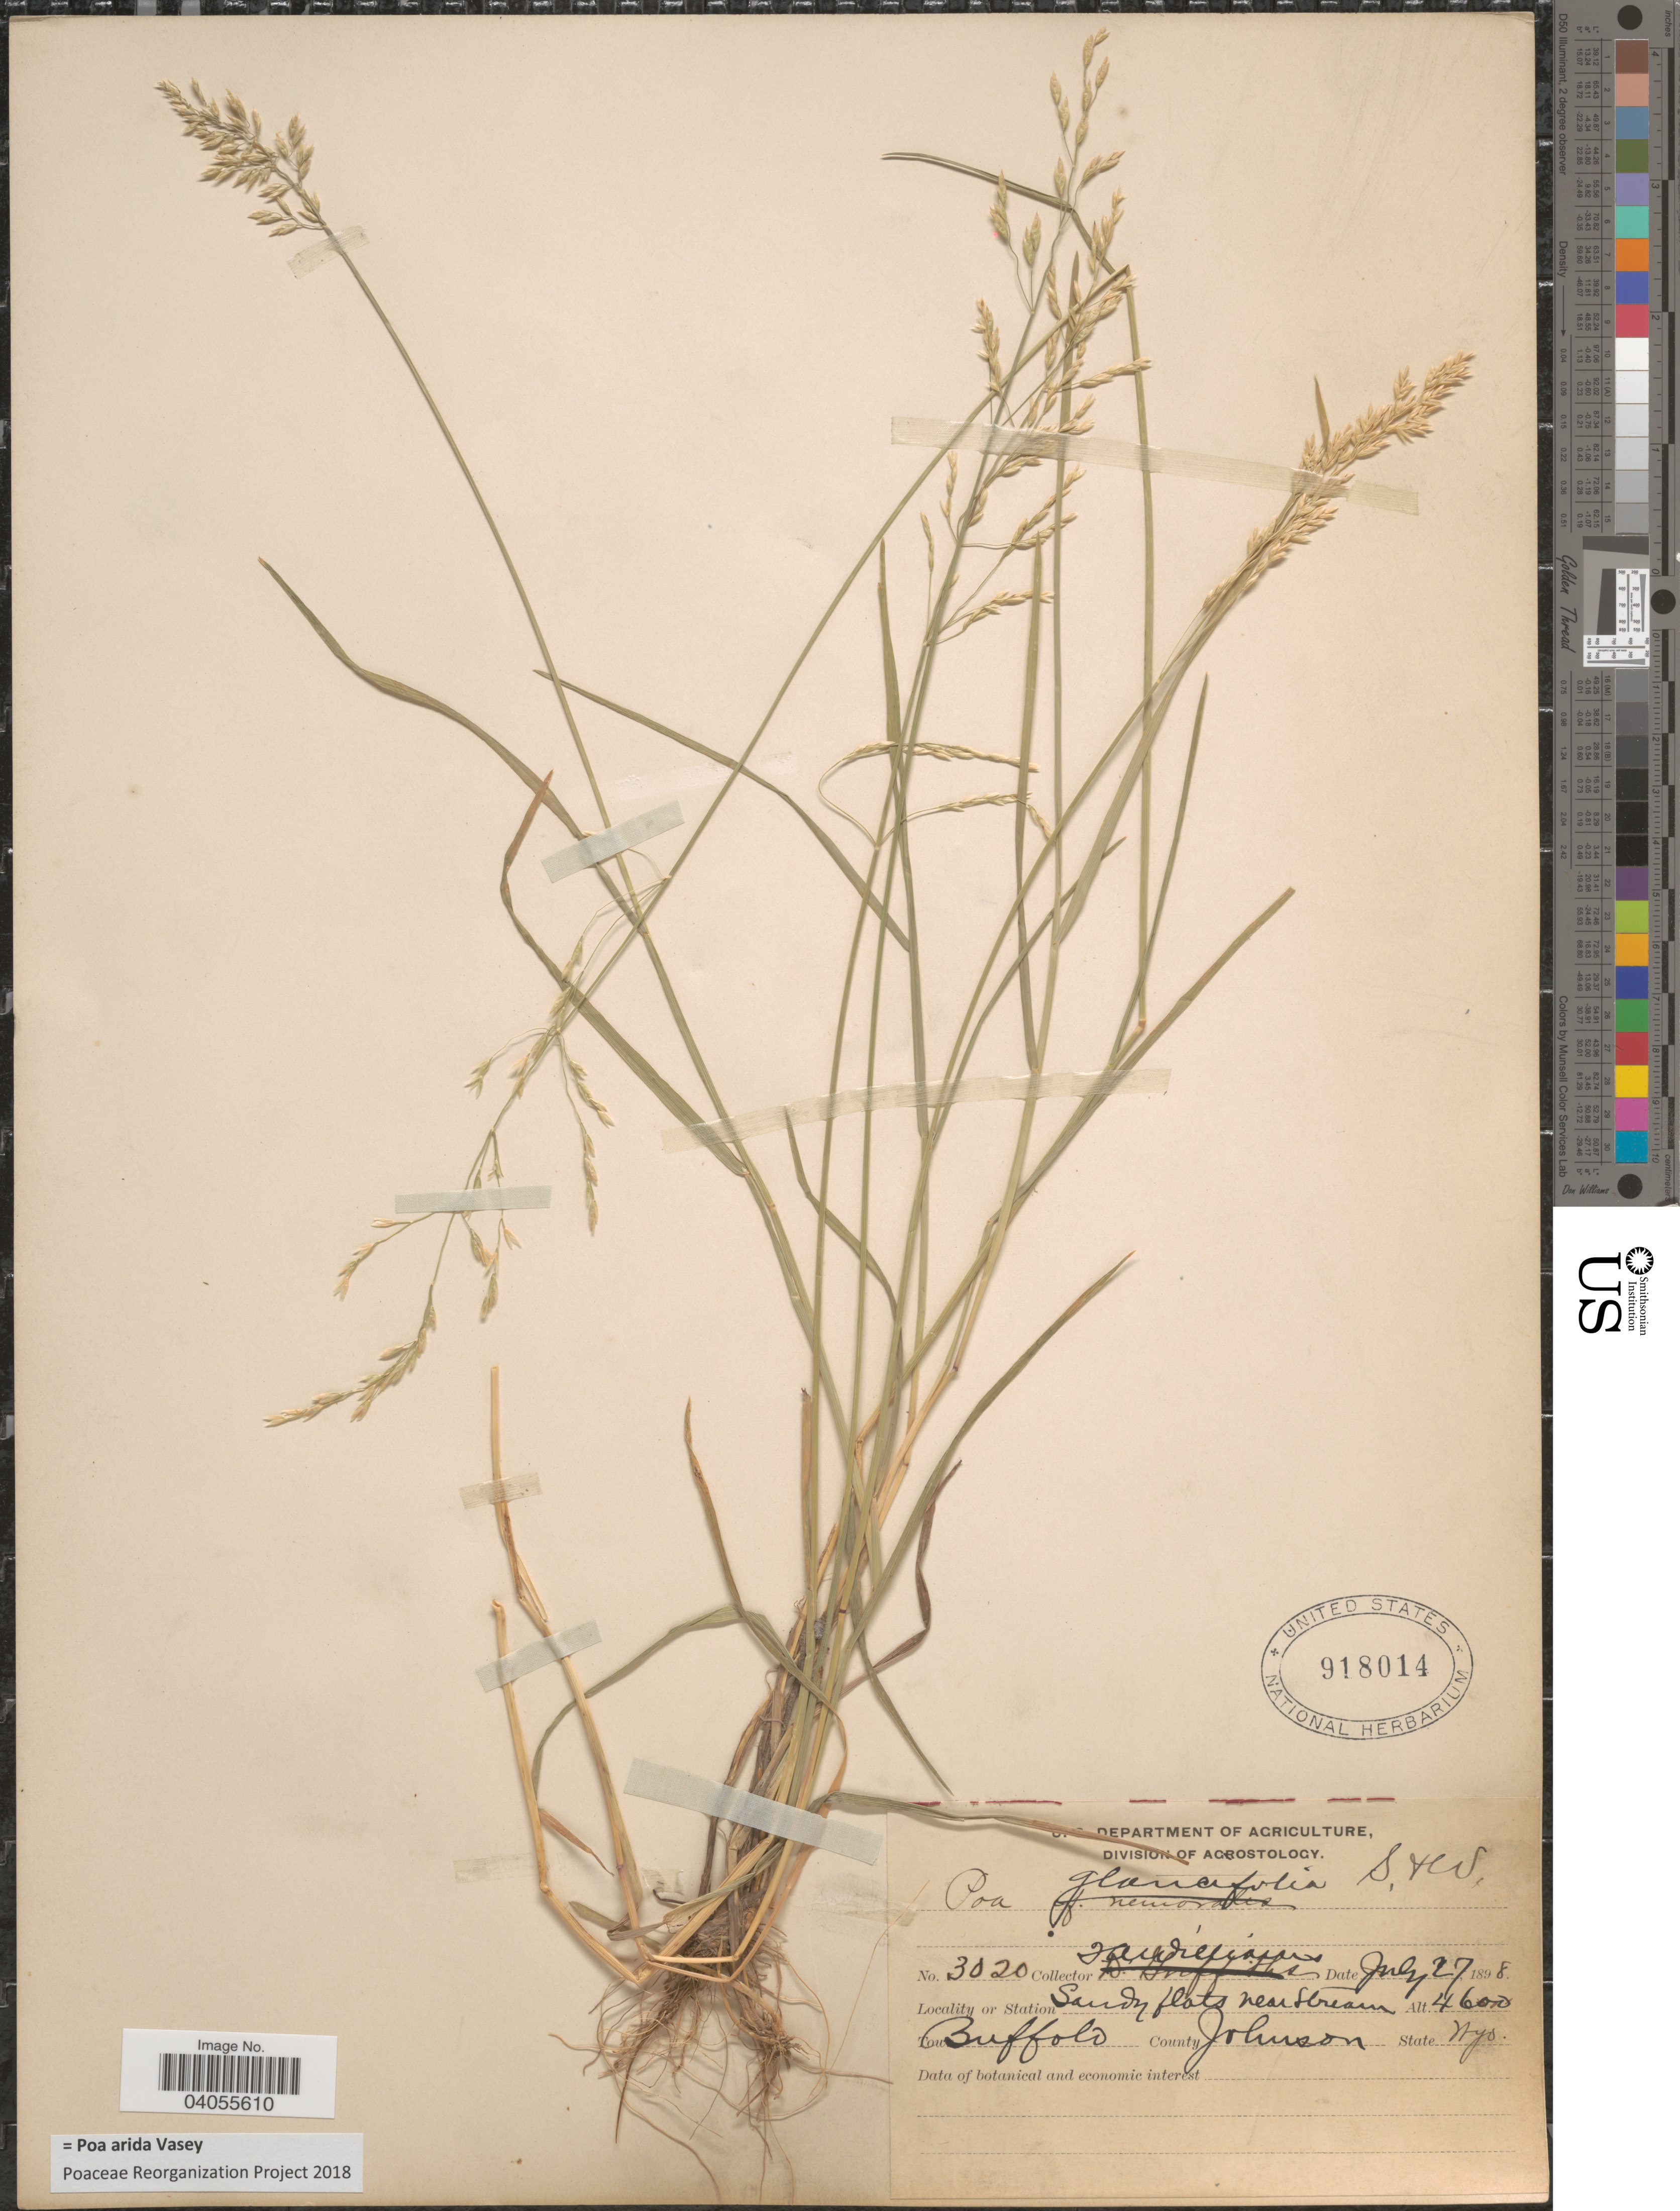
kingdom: Plantae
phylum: Tracheophyta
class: Liliopsida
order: Poales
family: Poaceae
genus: Poa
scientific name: Poa arida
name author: Vasey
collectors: T. Williams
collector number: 3020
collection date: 1898-07-27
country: United States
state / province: Wyoming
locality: Station Sandy flats near Stream. Town Buffalo. County Johnson.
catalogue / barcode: US 918014